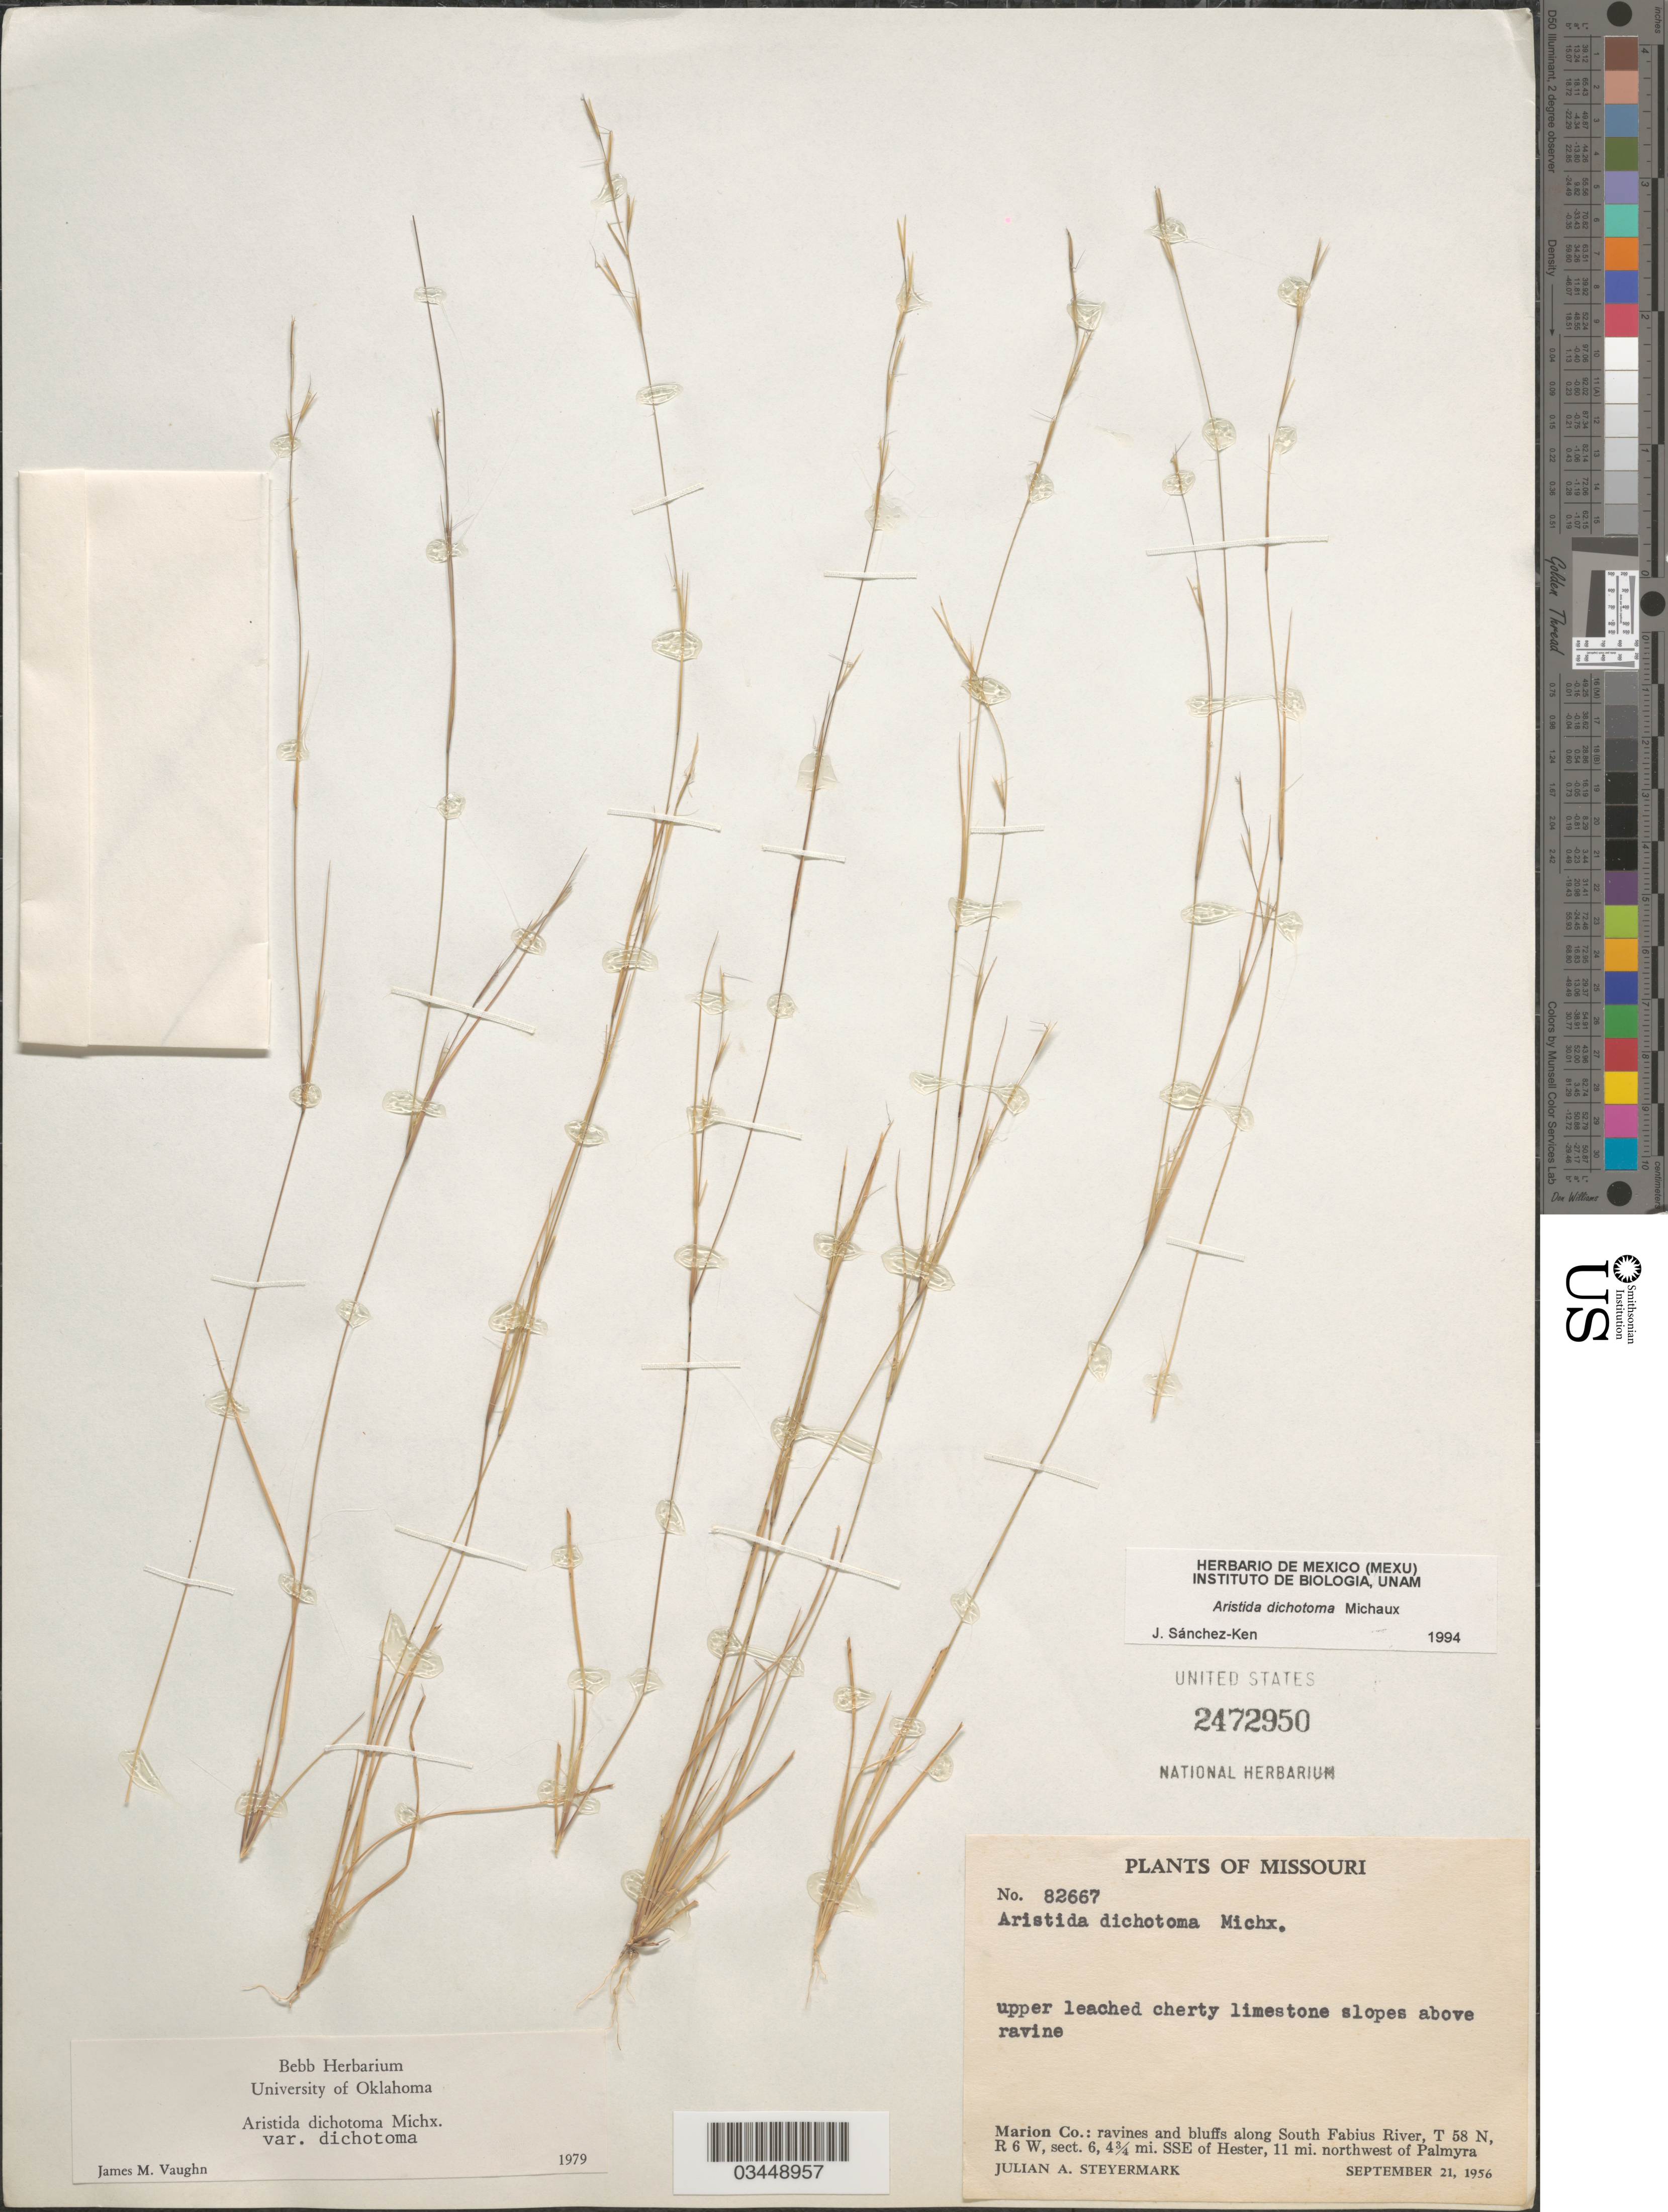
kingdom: Plantae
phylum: Tracheophyta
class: Liliopsida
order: Poales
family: Poaceae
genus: Aristida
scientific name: Aristida dichotoma var. dichotoma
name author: Michx.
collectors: J. Steyermark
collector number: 82667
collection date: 1956-09-21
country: United States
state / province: Missouri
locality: Marion Co.: ravines and bluffs along South Fabius River, T 58 N, R 6 W, sect. 6, 4 ¾ mi. SSE of Hester, 11 mi. northwest of Palmyra.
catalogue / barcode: US 2472950